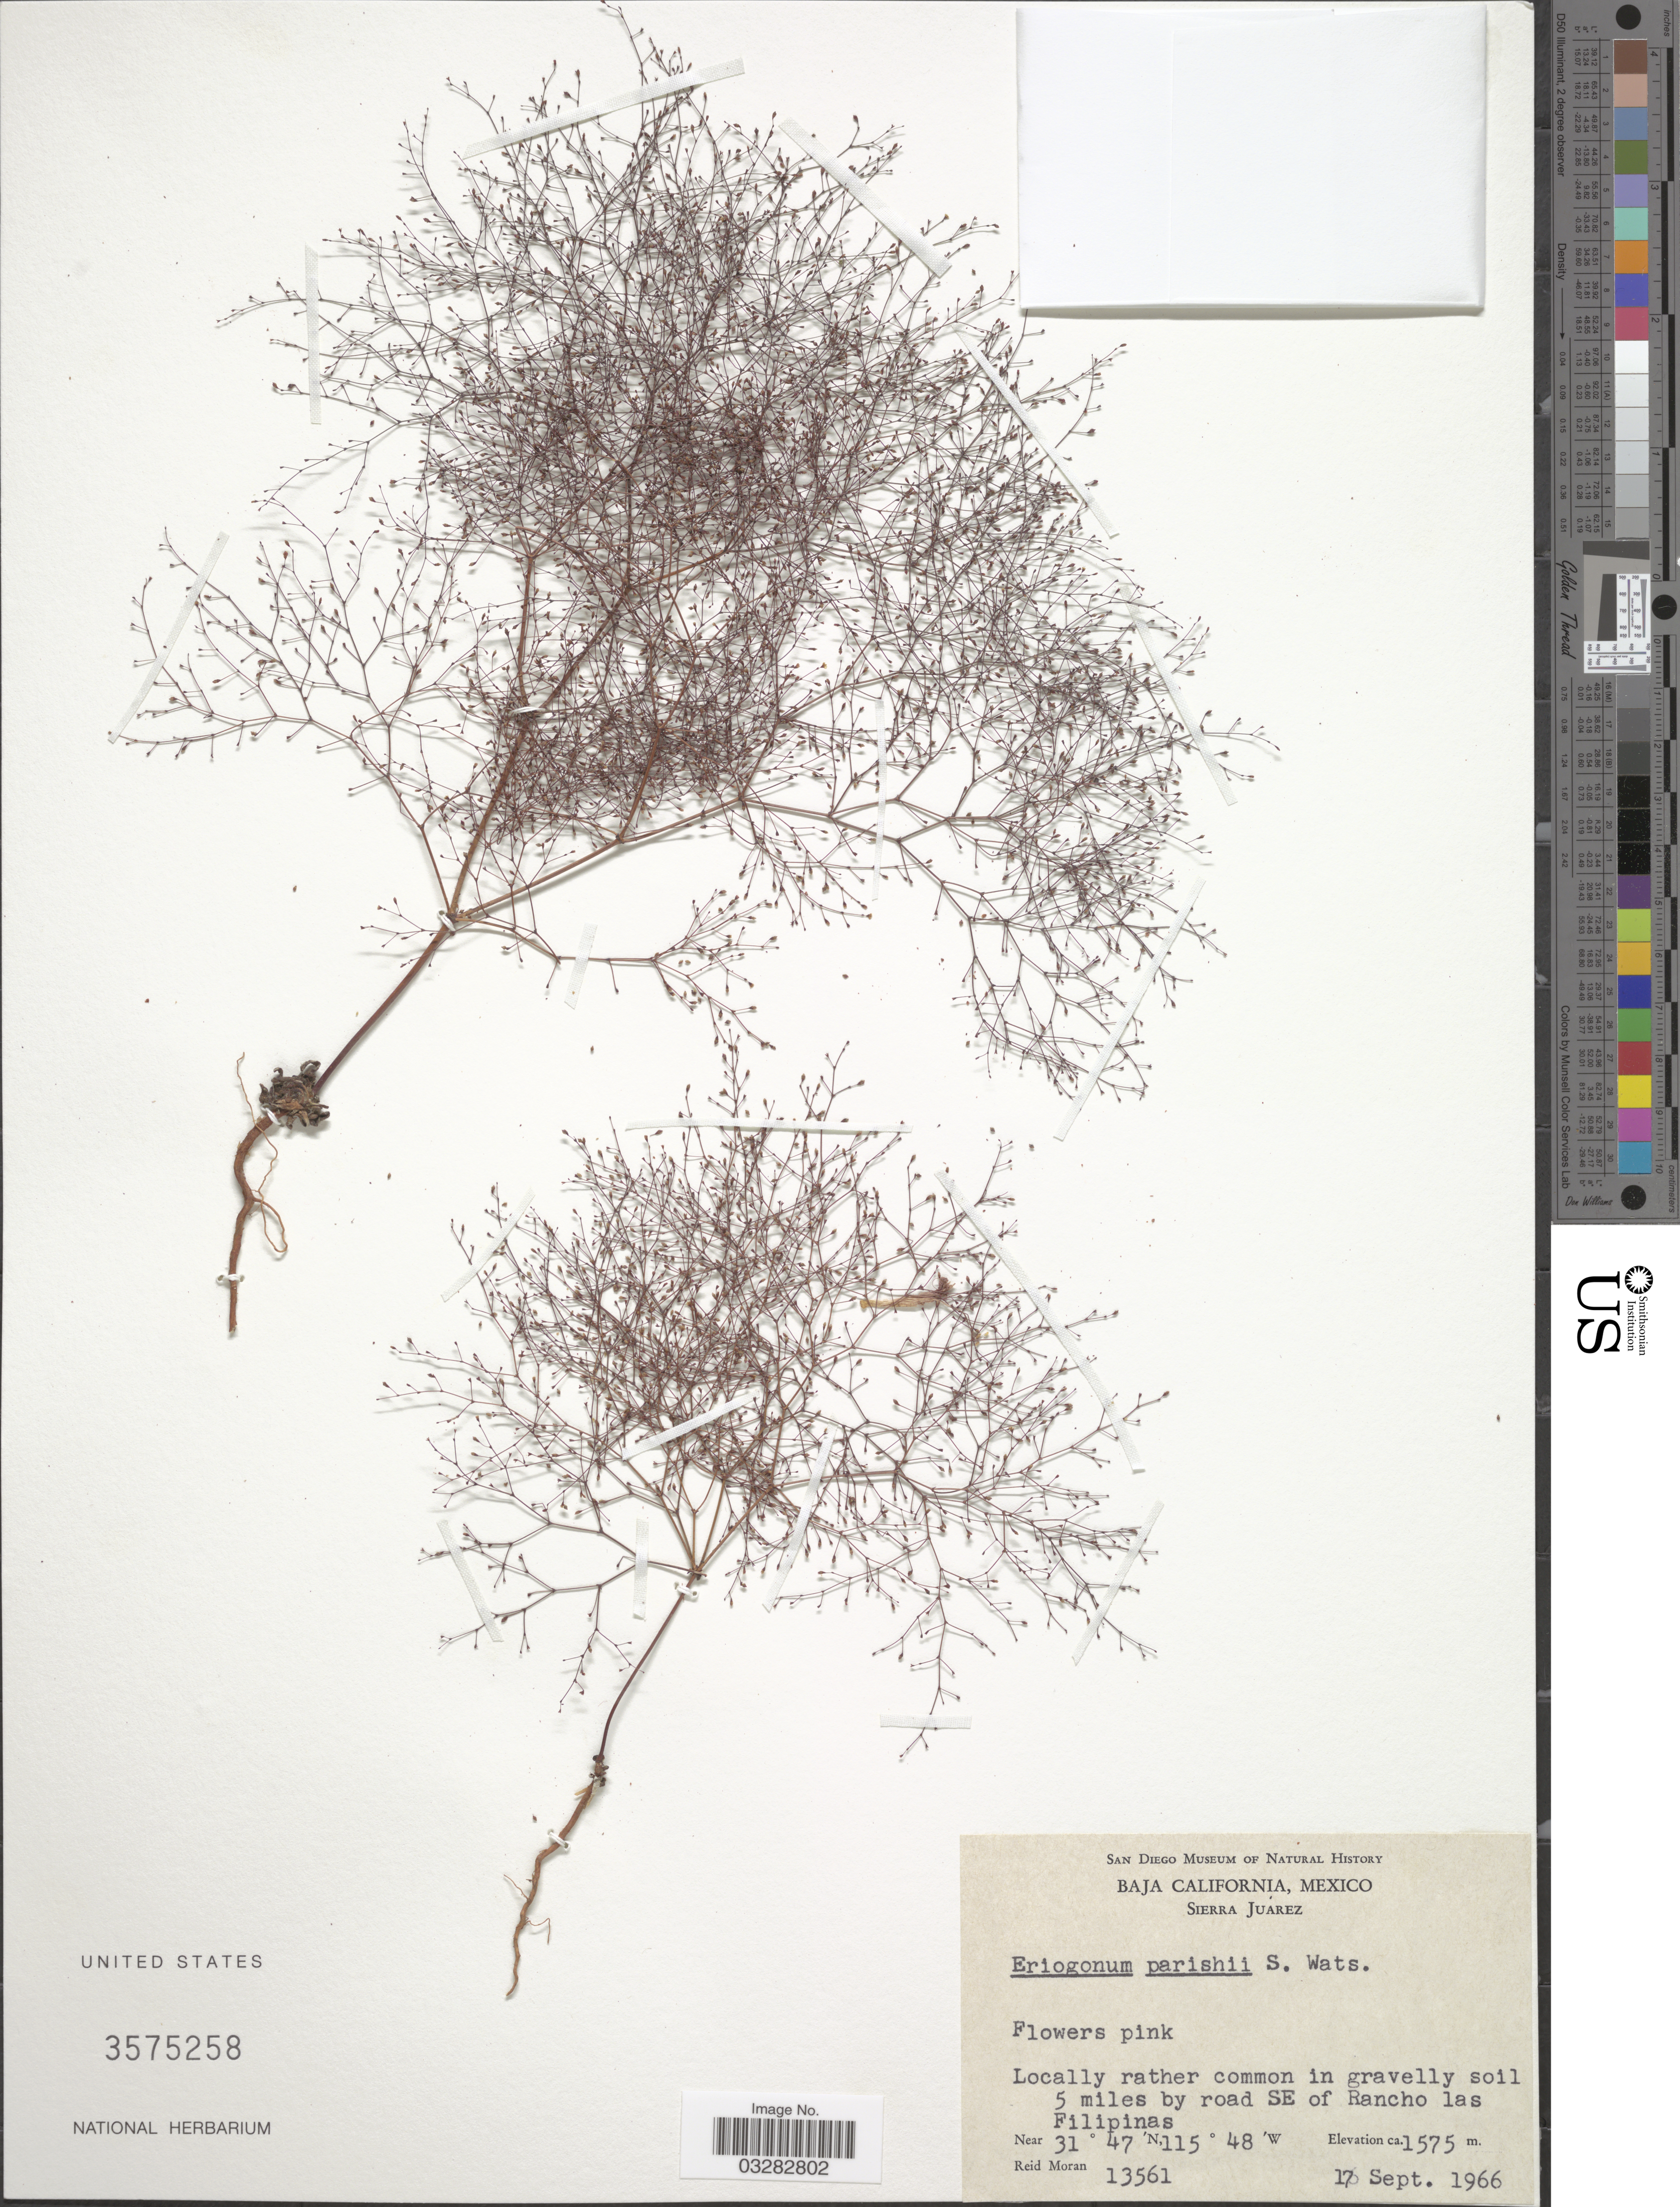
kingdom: Plantae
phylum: Tracheophyta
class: Magnoliopsida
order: Caryophyllales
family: Polygonaceae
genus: Eriogonum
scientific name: Eriogonum parishii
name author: S. Watson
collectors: R. V. Moran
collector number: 13561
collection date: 1966-09-17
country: Mexico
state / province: Baja California Norte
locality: Sierra Juárez. 5 miles by road SE of Rancho las Filipinas.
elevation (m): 1575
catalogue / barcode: US 3575258